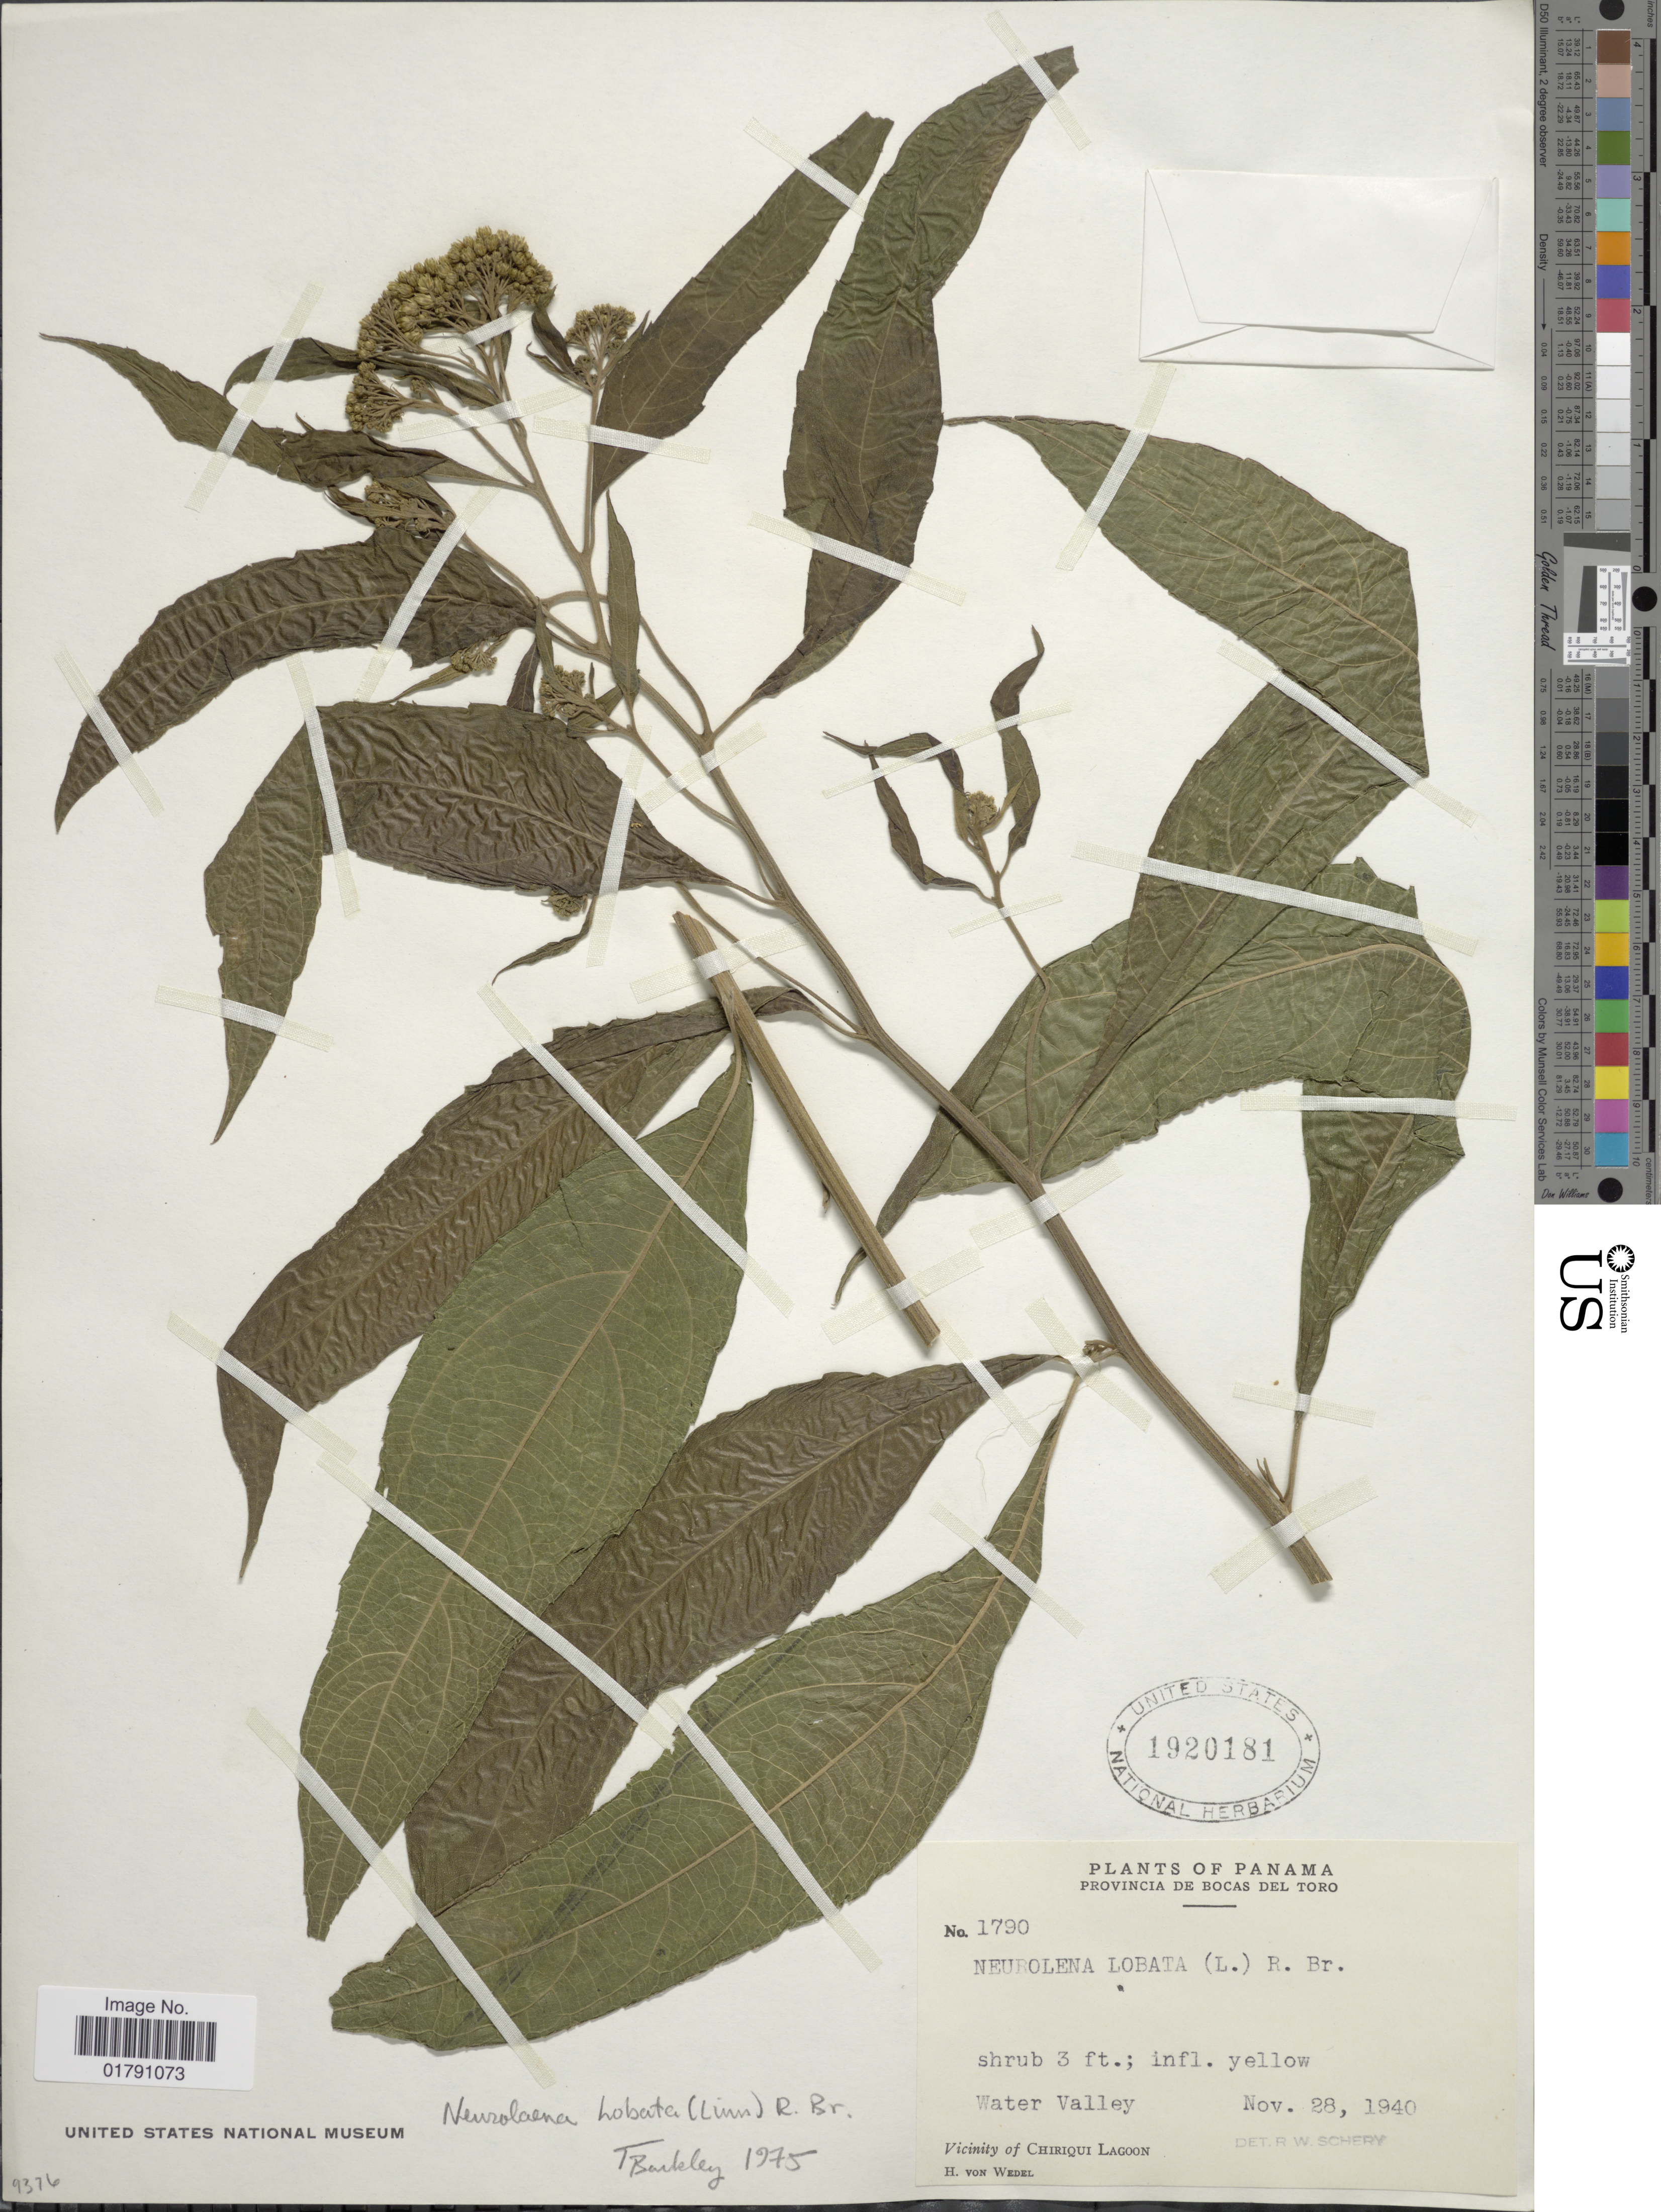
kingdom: Plantae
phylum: Tracheophyta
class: Magnoliopsida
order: Asterales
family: Asteraceae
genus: Neurolaena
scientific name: Neurolaena lobata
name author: (L.) R. Br. ex Cass.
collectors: H. von Wedel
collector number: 1790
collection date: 1940-11-28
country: Panama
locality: Provincia de Bocas del Toro, Water Valley, Vicinity of Chiriqui Lagoon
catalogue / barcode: US 1920181